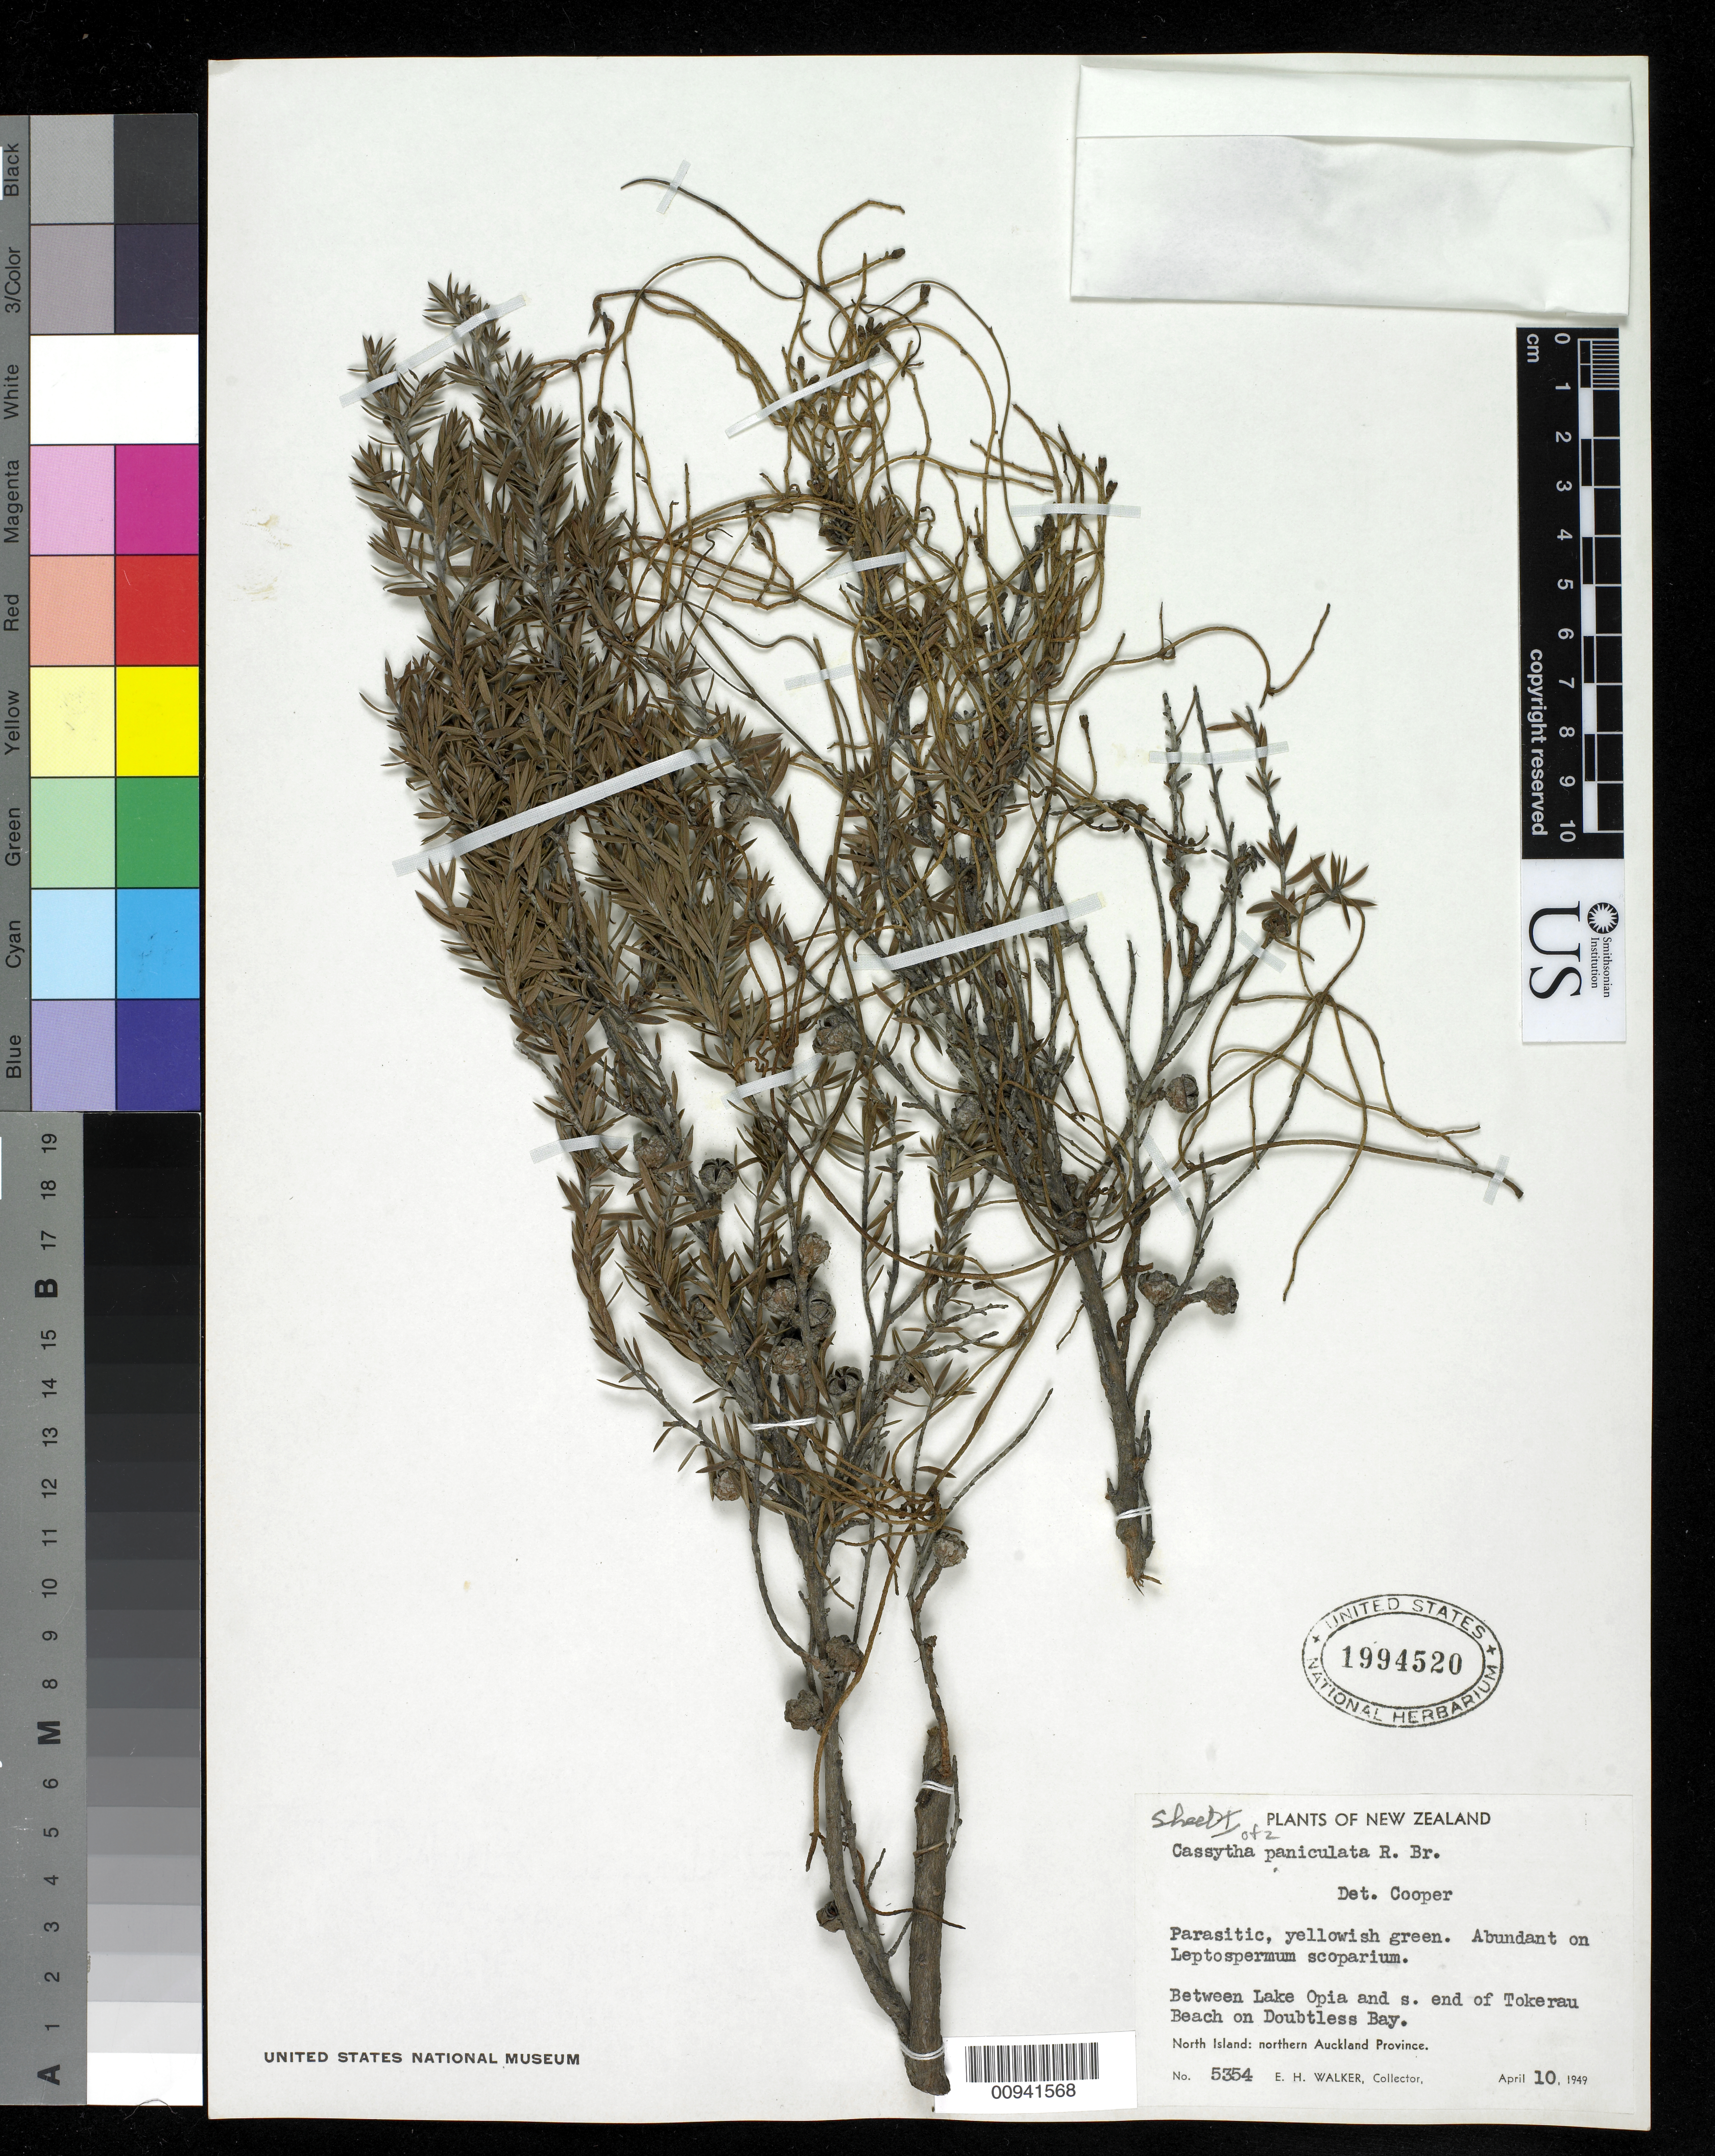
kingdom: Plantae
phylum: Tracheophyta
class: Magnoliopsida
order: Laurales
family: Lauraceae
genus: Cassytha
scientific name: Cassytha paniculata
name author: R. Br.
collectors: E. H. Walker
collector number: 5354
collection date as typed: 10 Apr 1949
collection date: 1949-04-10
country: New Zealand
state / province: Auckland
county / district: North Auckland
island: North Island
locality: between Lake Opia and S. end of Tokerau Beach on Doubtless Bay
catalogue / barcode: US 1994520